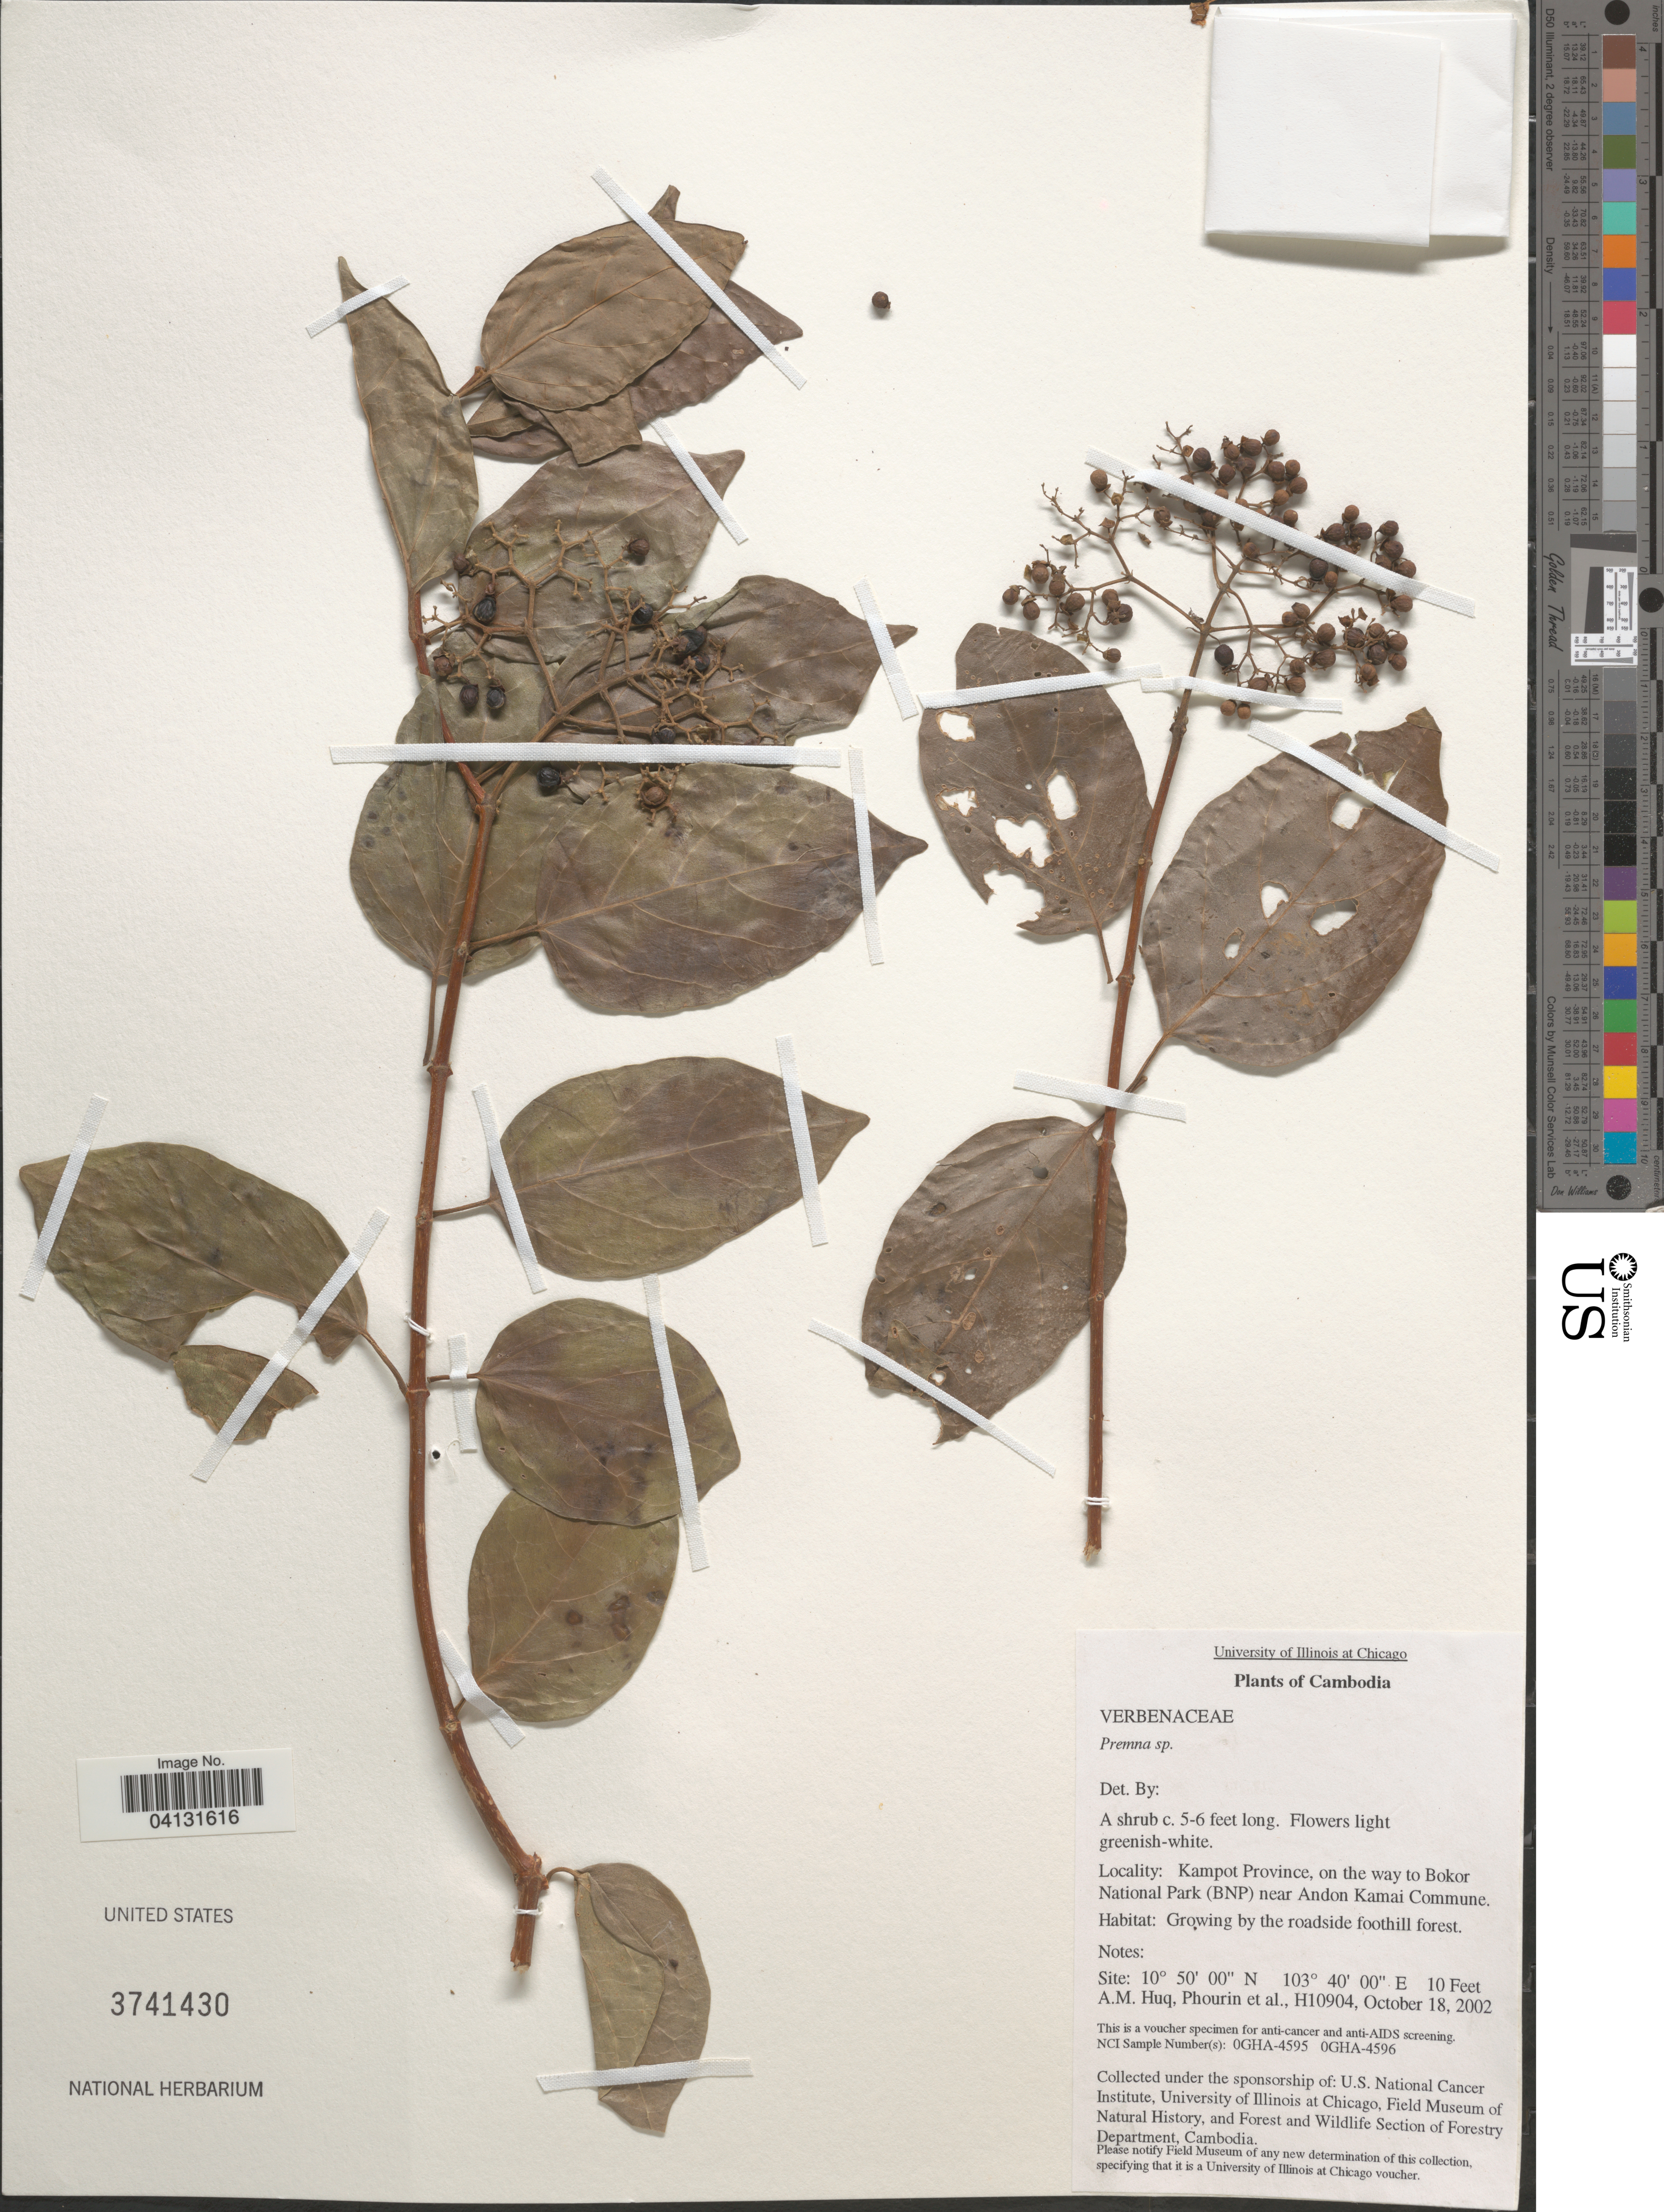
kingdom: Plantae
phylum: Tracheophyta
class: Magnoliopsida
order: Lamiales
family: Lamiaceae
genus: Premna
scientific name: Premna sp.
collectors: A. M. Huq, -- Phourin & et al.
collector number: H10904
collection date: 2002-10-18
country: Cambodia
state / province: Kâmpât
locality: Kampot Province, on the way to Bokor National Park (BNP) near Andon Kamai Commune.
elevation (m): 3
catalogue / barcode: US 3741430